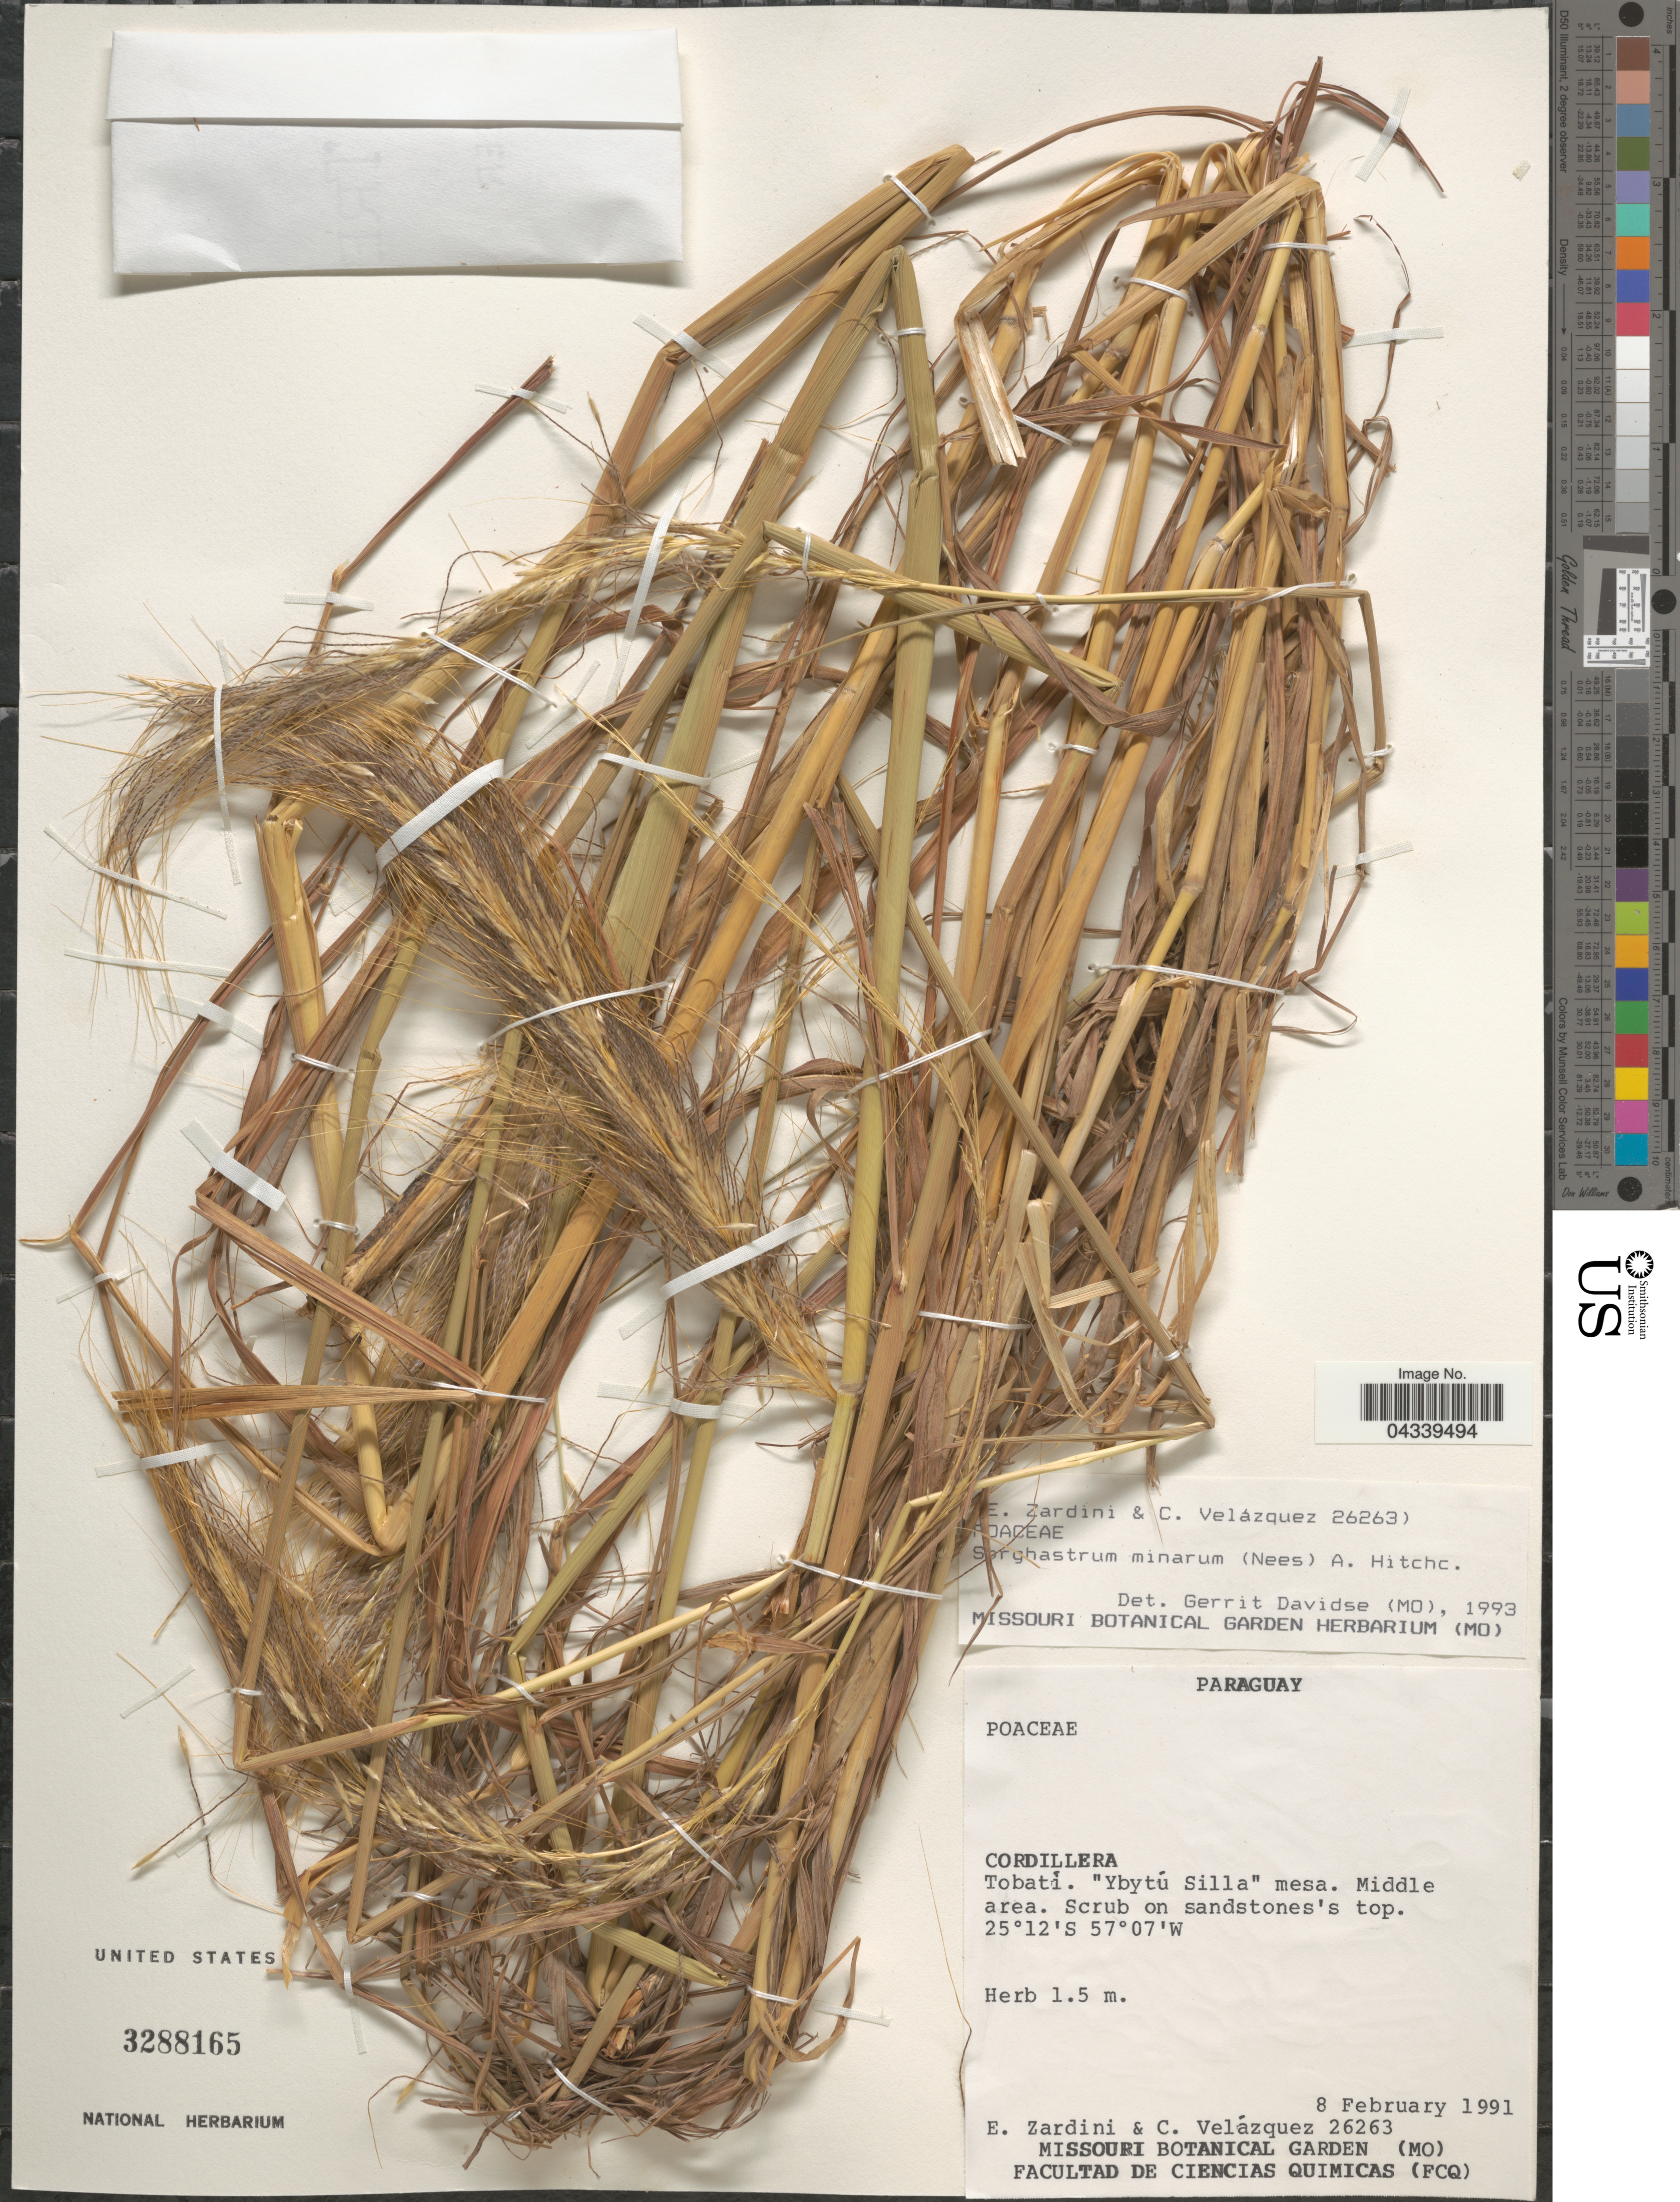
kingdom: Plantae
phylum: Tracheophyta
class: Liliopsida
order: Poales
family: Poaceae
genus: Sorghastrum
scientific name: Sorghastrum minarum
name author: (Nees) Hitchc.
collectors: E. Zardini & C. Velázquez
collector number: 26263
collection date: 1991-02-08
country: Paraguay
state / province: Cordillera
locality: Tobati. "Ybytú Silla" mesa. Middle area.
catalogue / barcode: US 3288165